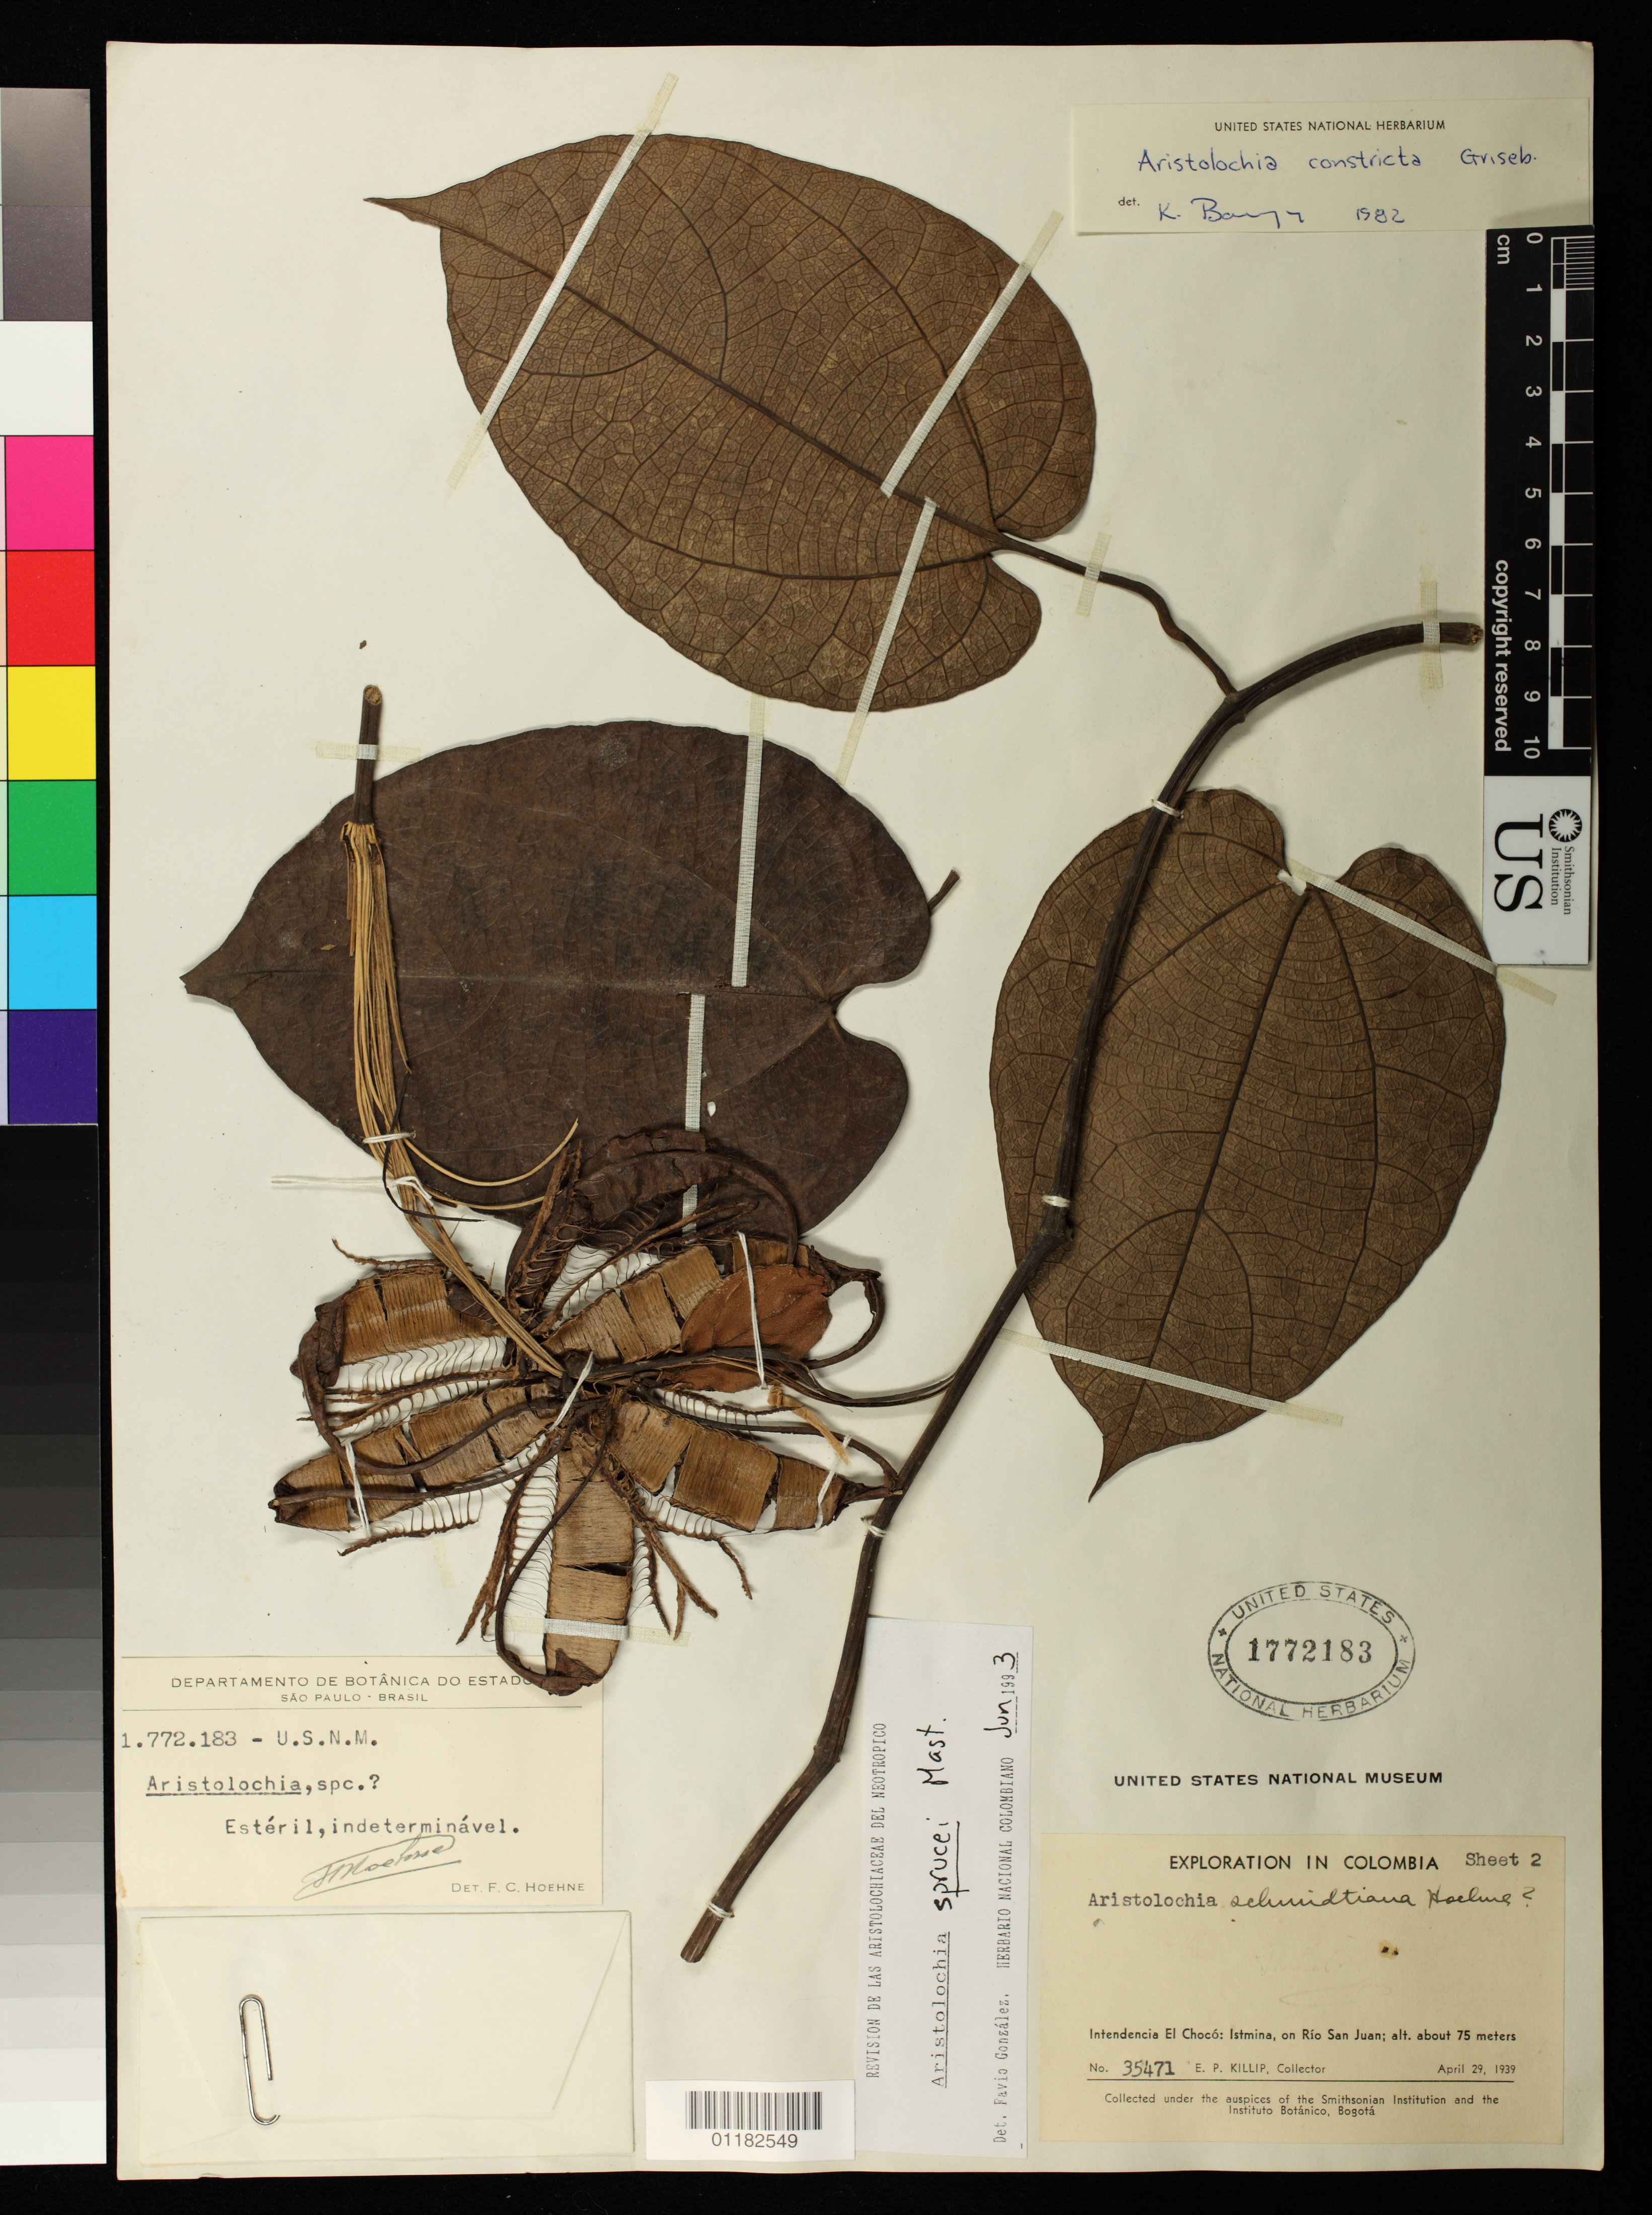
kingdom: Plantae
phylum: Tracheophyta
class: Magnoliopsida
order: Piperales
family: Aristolochiaceae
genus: Aristolochia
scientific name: Aristolochia sprucei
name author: Mast.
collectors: E. P. Killip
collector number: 35471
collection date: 1939-04-29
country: Colombia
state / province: Chocó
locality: Istmina, on Rio San Juan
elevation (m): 75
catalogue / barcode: US 1772183